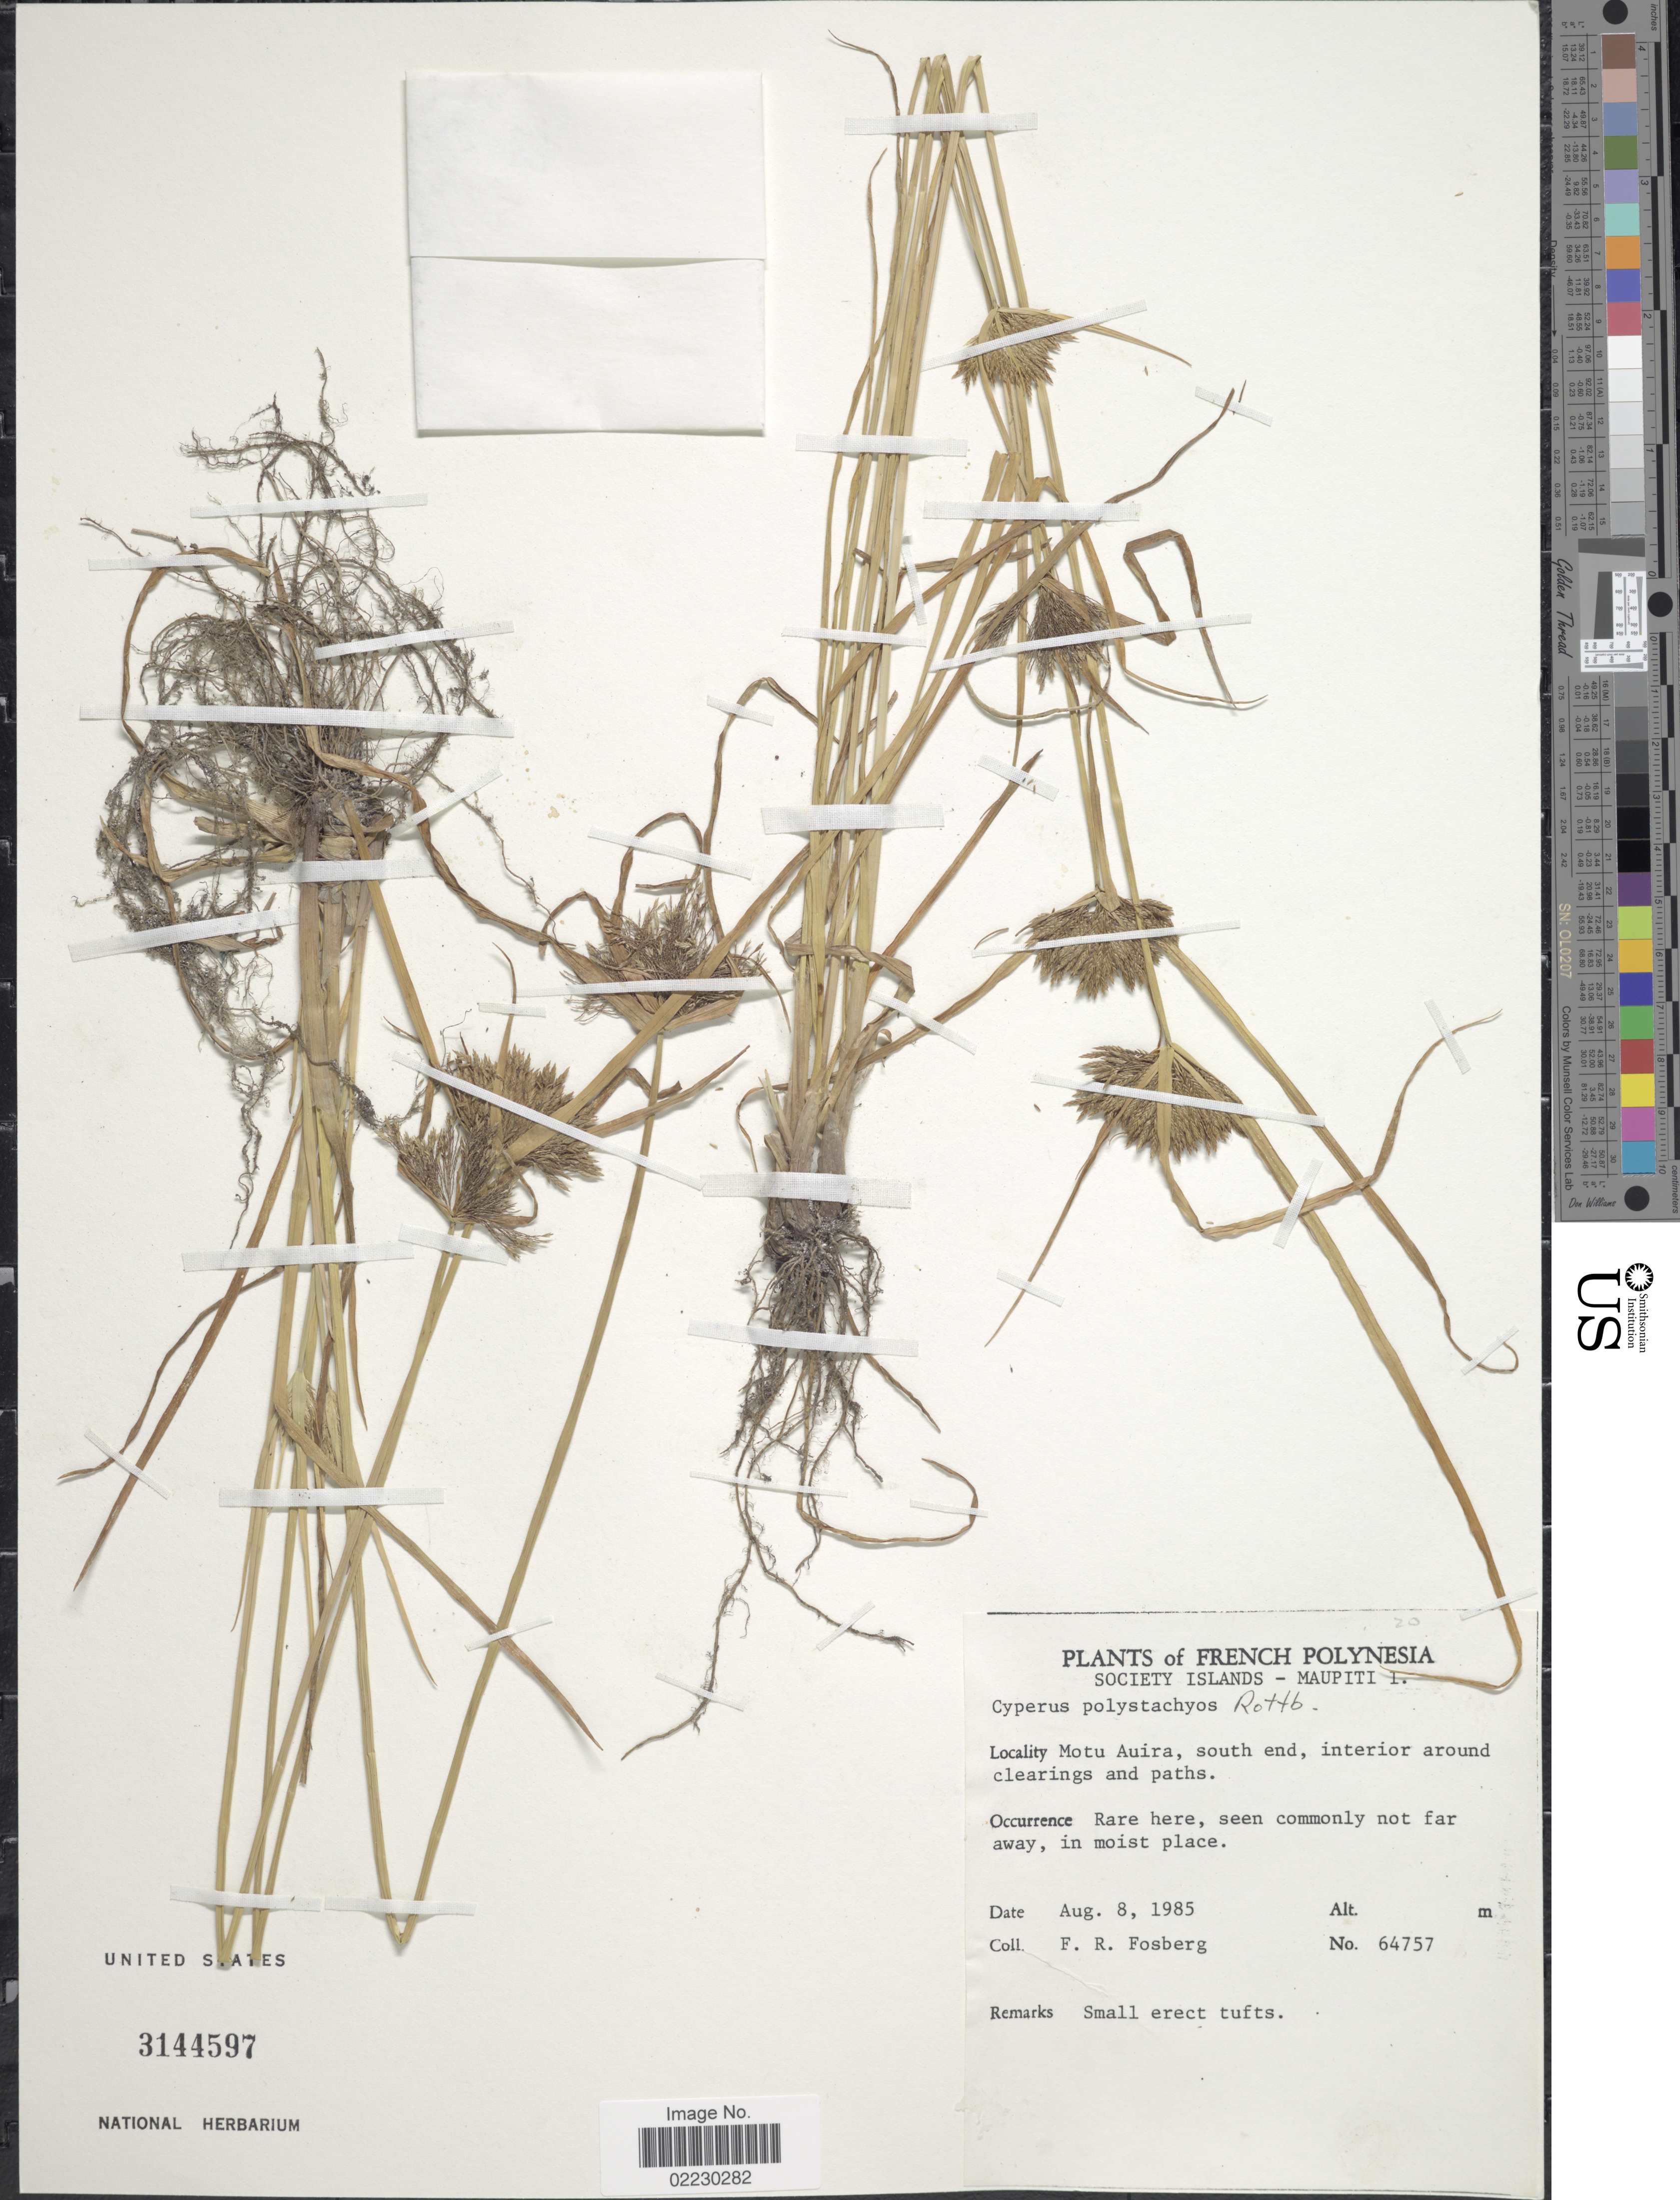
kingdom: Plantae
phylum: Tracheophyta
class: Liliopsida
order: Poales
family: Cyperaceae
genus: Cyperus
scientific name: Cyperus polystachyos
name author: Rottb.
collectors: F. R. Fosberg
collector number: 64757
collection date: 1985-08-08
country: French Polynesia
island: Maupiti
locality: Society Islands, Maupiti I. Motu Auira, south end, interior around clearings and paths, in moist place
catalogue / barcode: US 3144597